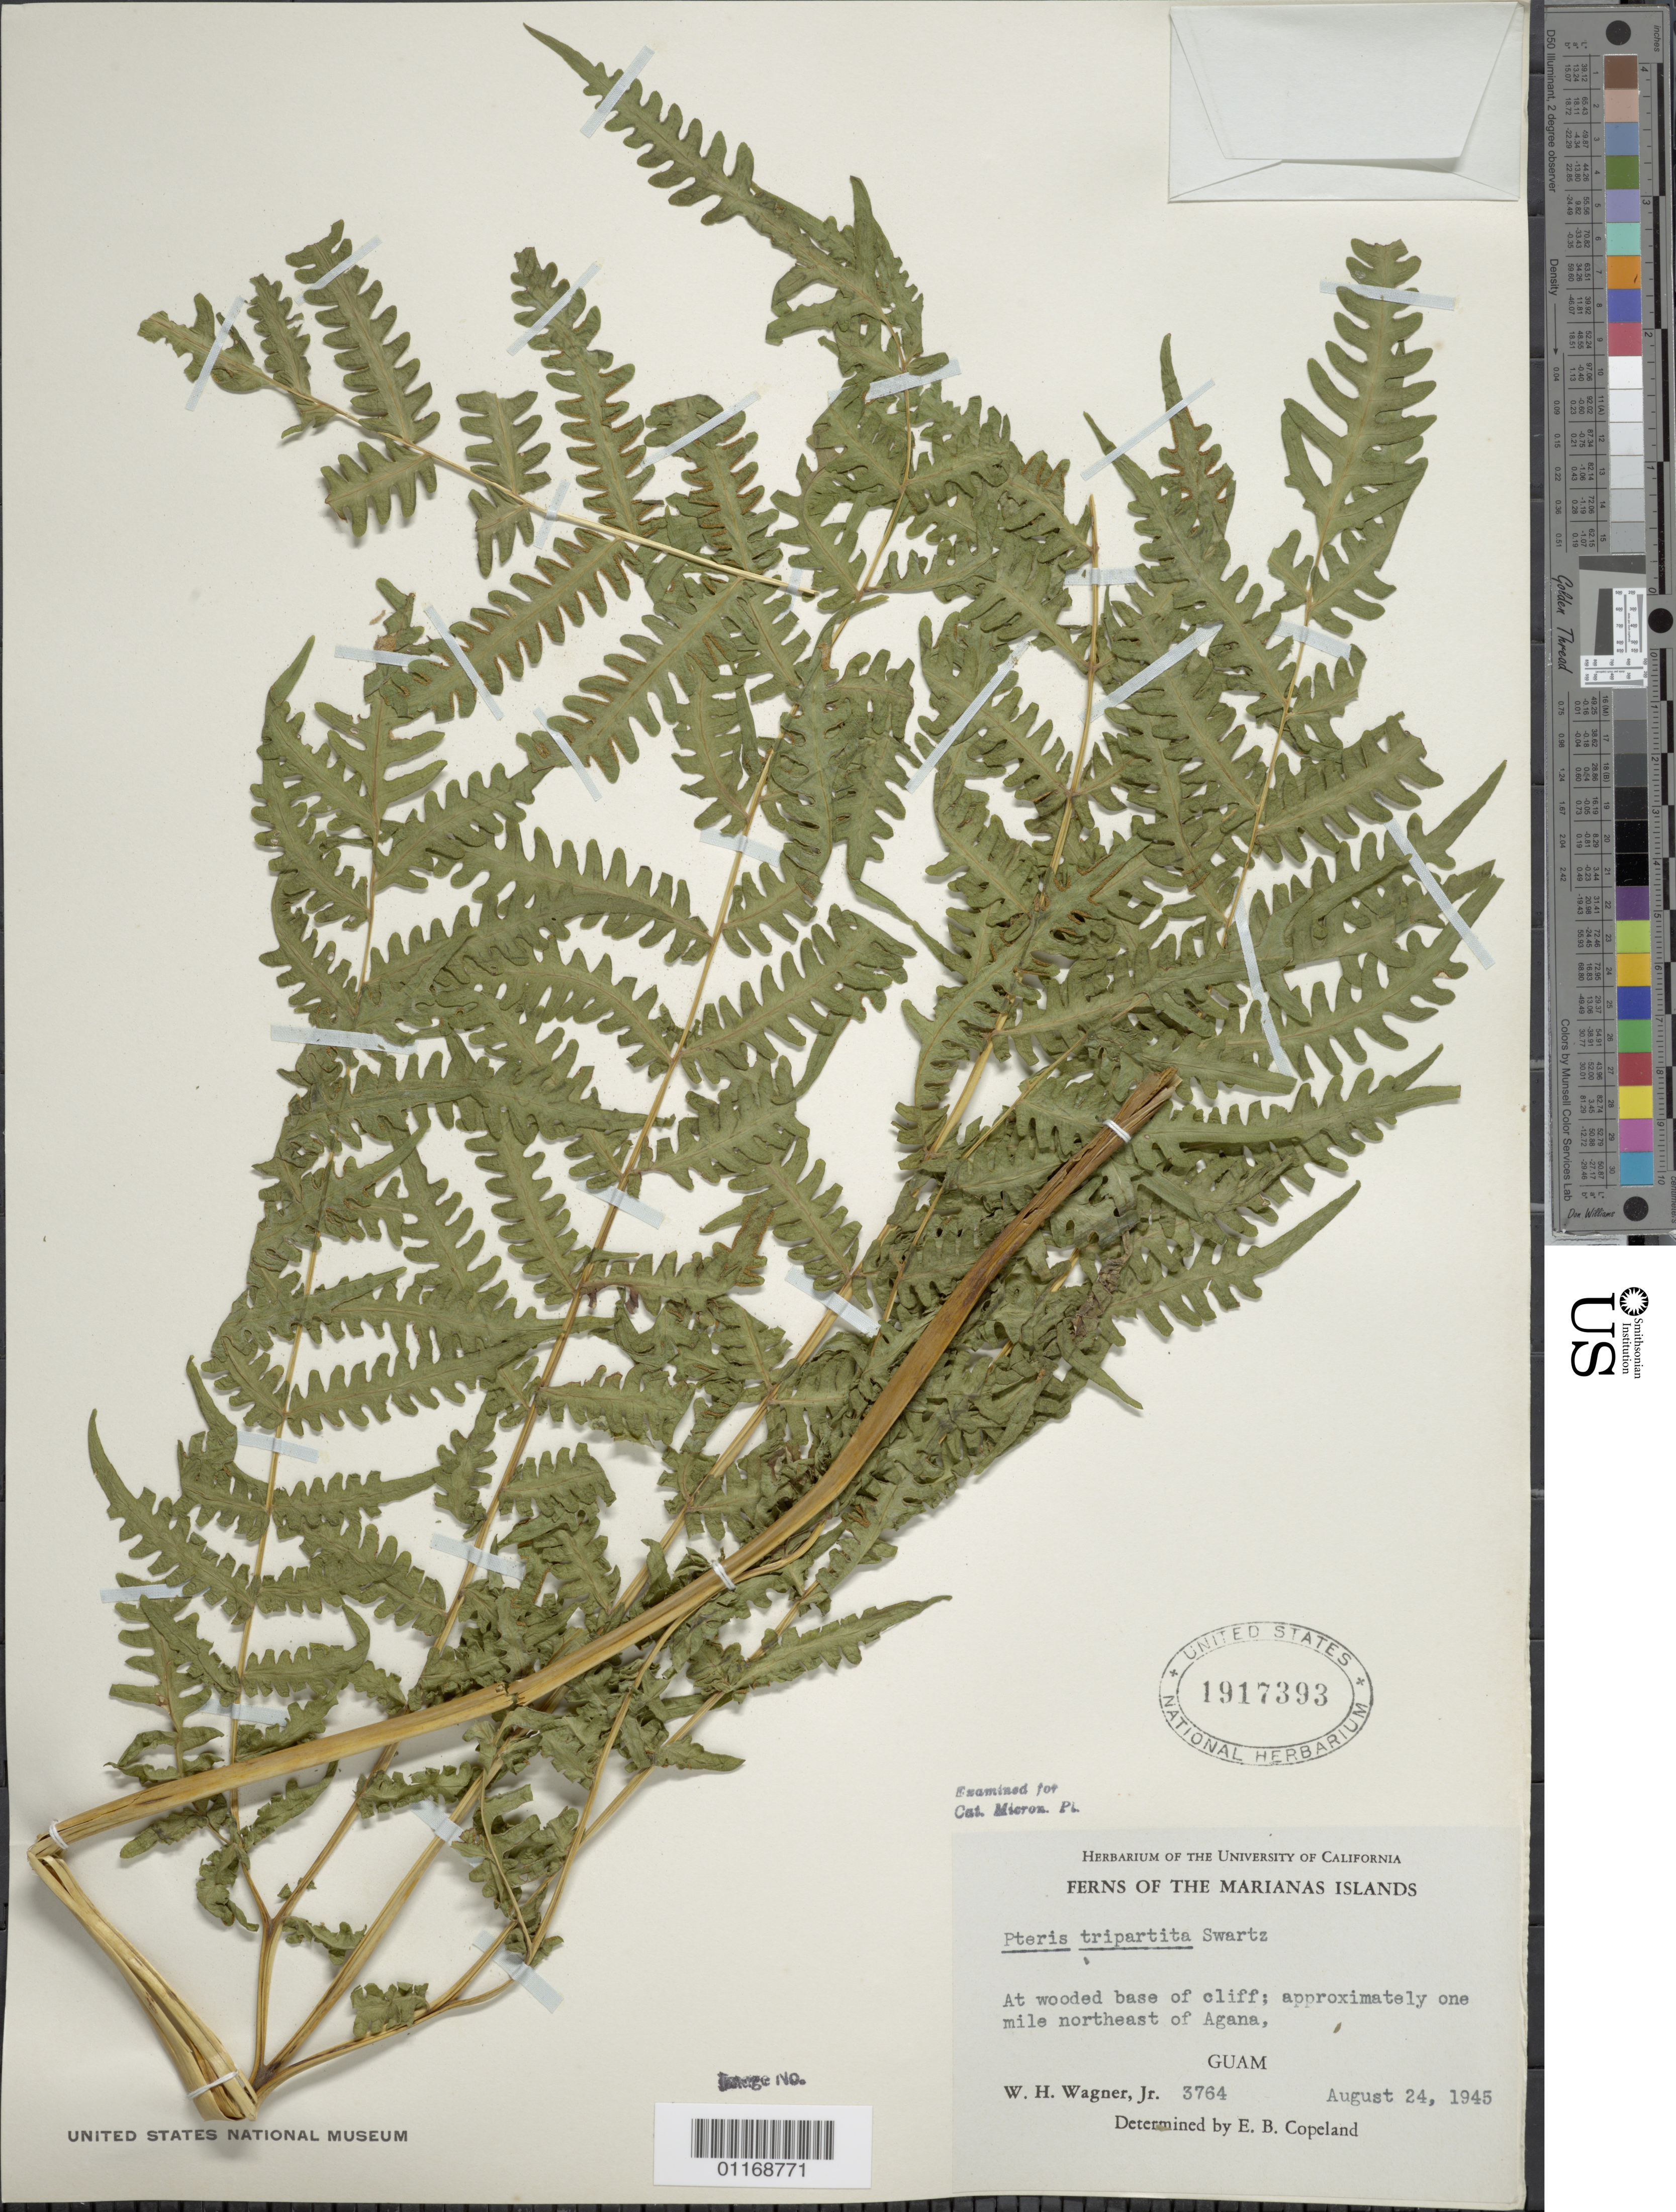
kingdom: Plantae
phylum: Tracheophyta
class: Polypodiopsida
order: Polypodiales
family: Pteridaceae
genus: Pteris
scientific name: Pteris tripartita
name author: Sw.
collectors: W. H. Wagner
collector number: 3764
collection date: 1945-08-24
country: Guam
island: Guam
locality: Approximately one mile northeast of Agana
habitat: At wooded base of cliff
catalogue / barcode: US 1917393